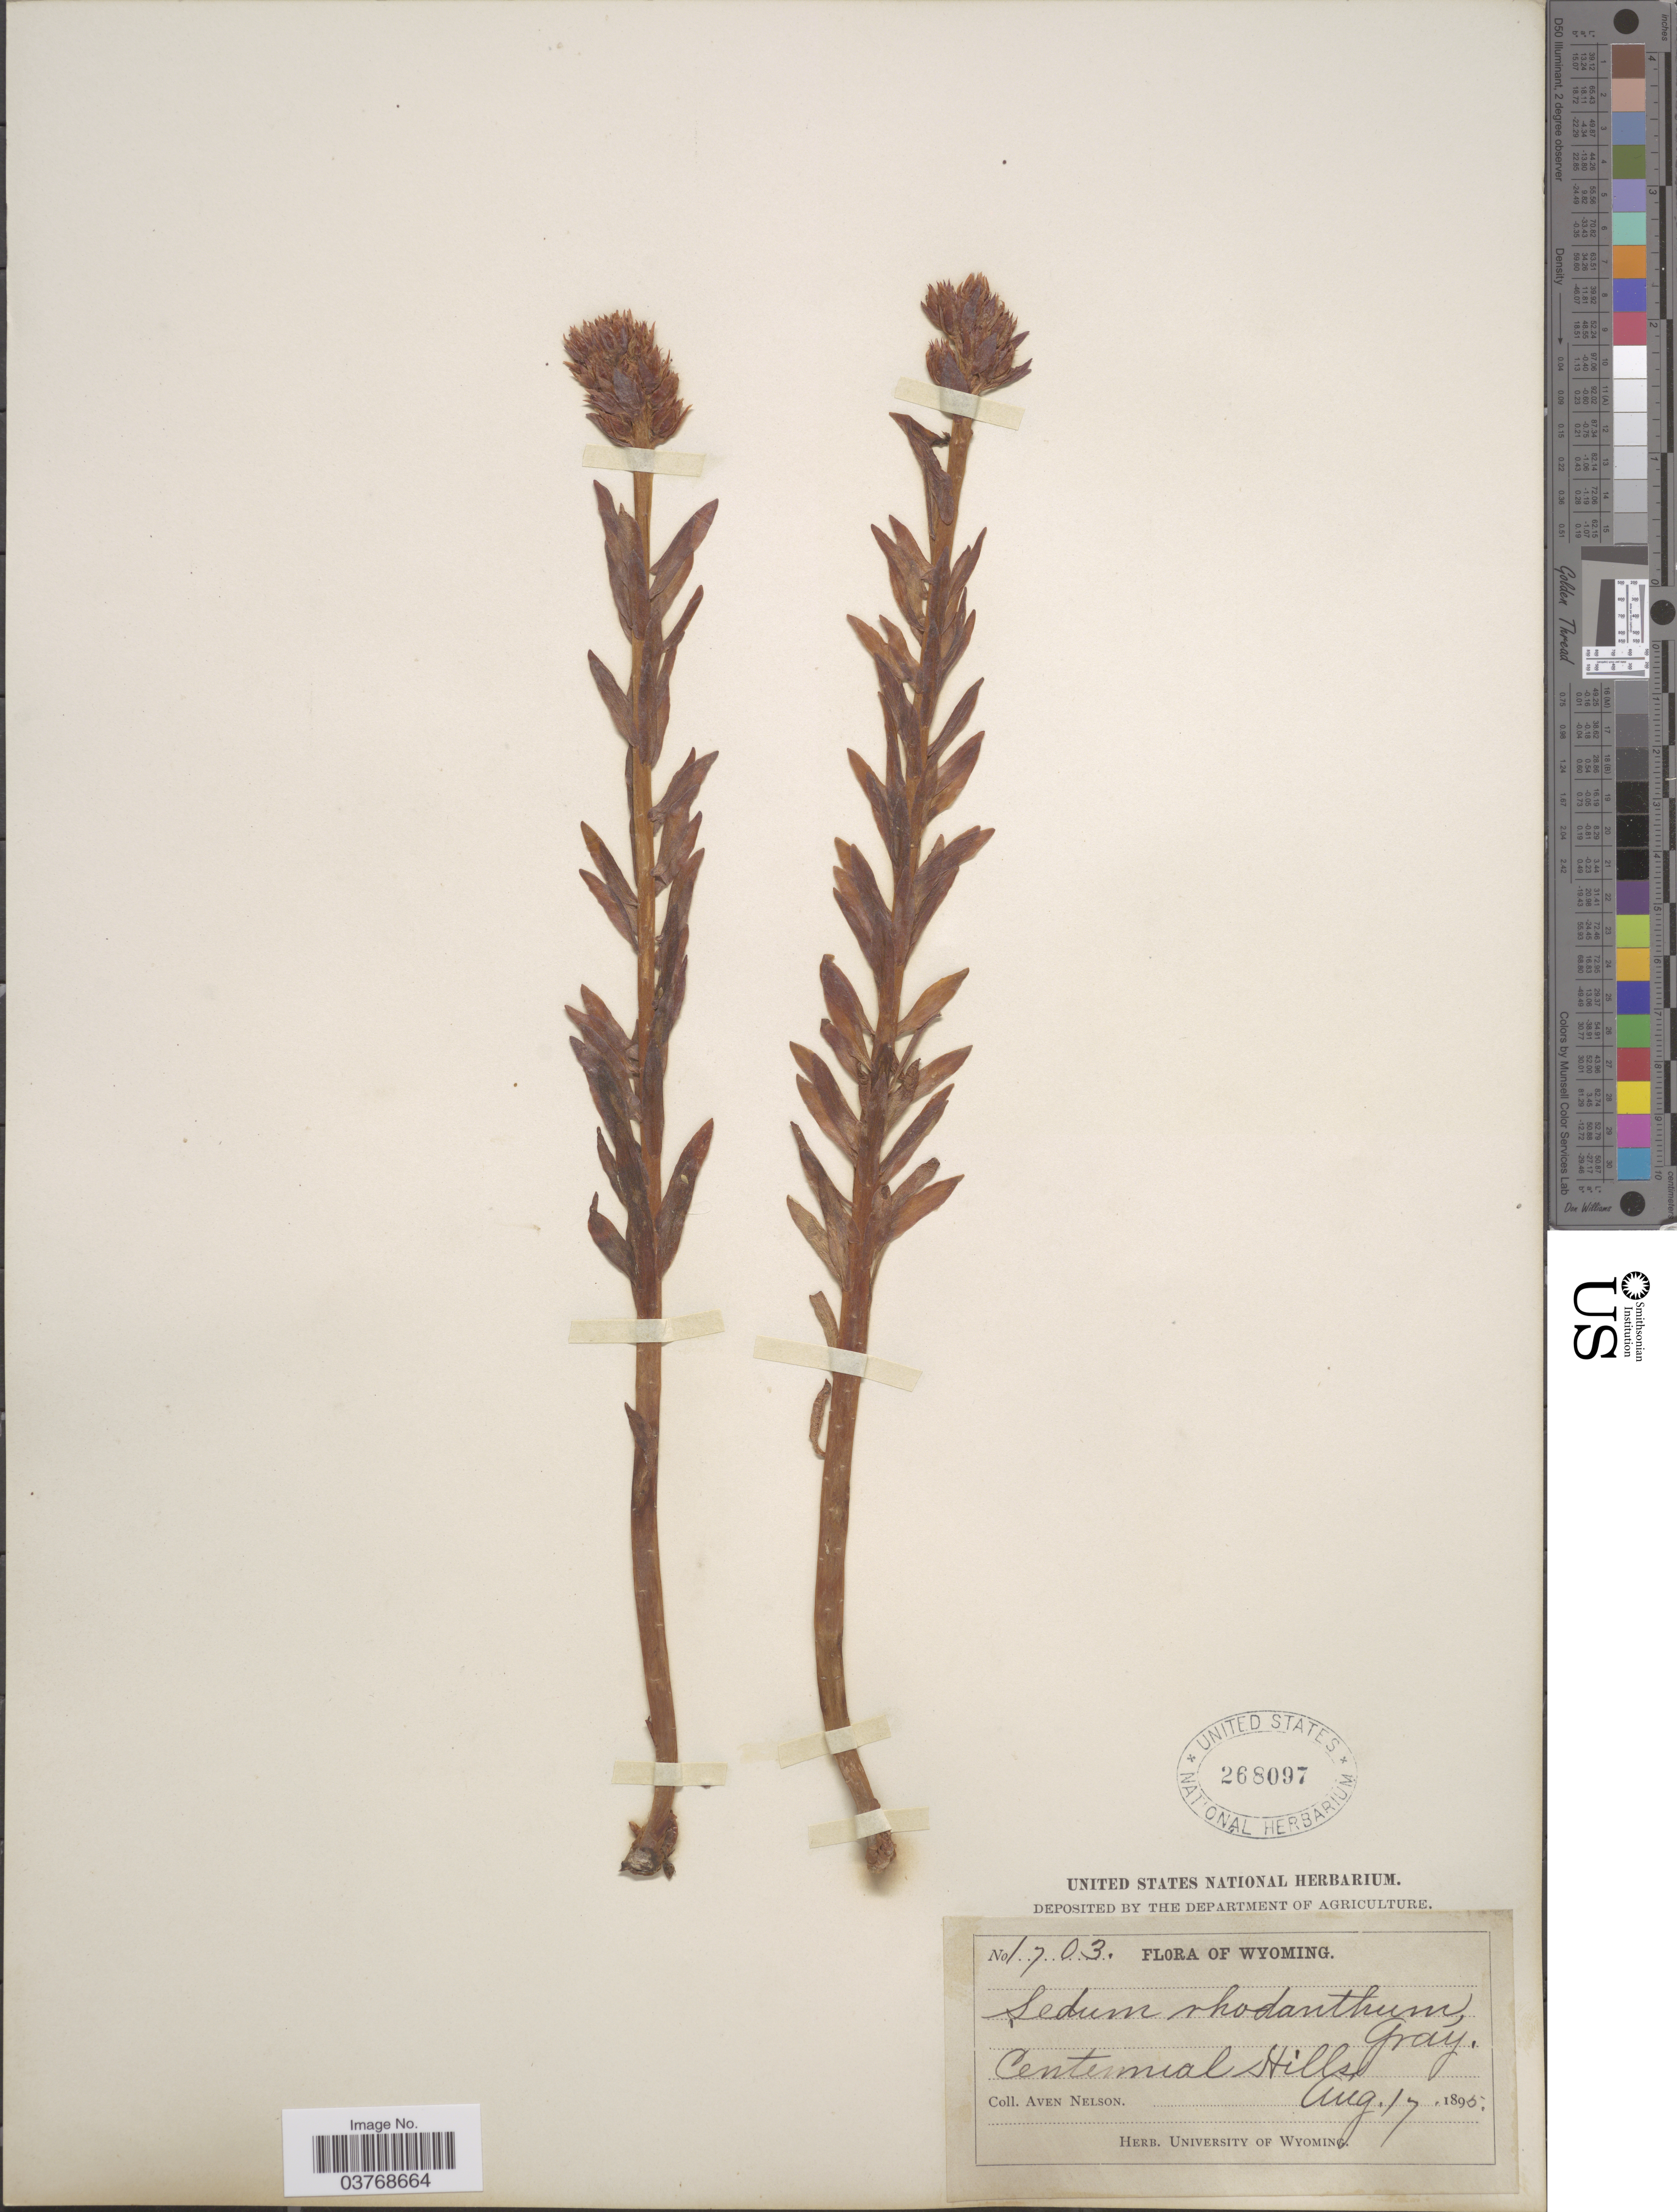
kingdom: Plantae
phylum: Tracheophyta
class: Magnoliopsida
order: Saxifragales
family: Crassulaceae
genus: Rhodiola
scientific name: Rhodiola rhodantha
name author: (A. Gray) H. Jacobsen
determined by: Strong, Mark T., (BOT), Smithsonian Institution - National Museum of Natural History (UNITED STATES)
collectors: A. Nelson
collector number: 1703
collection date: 1895-08-17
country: United States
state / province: Wyoming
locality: Centennial Hills.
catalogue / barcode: US 268097